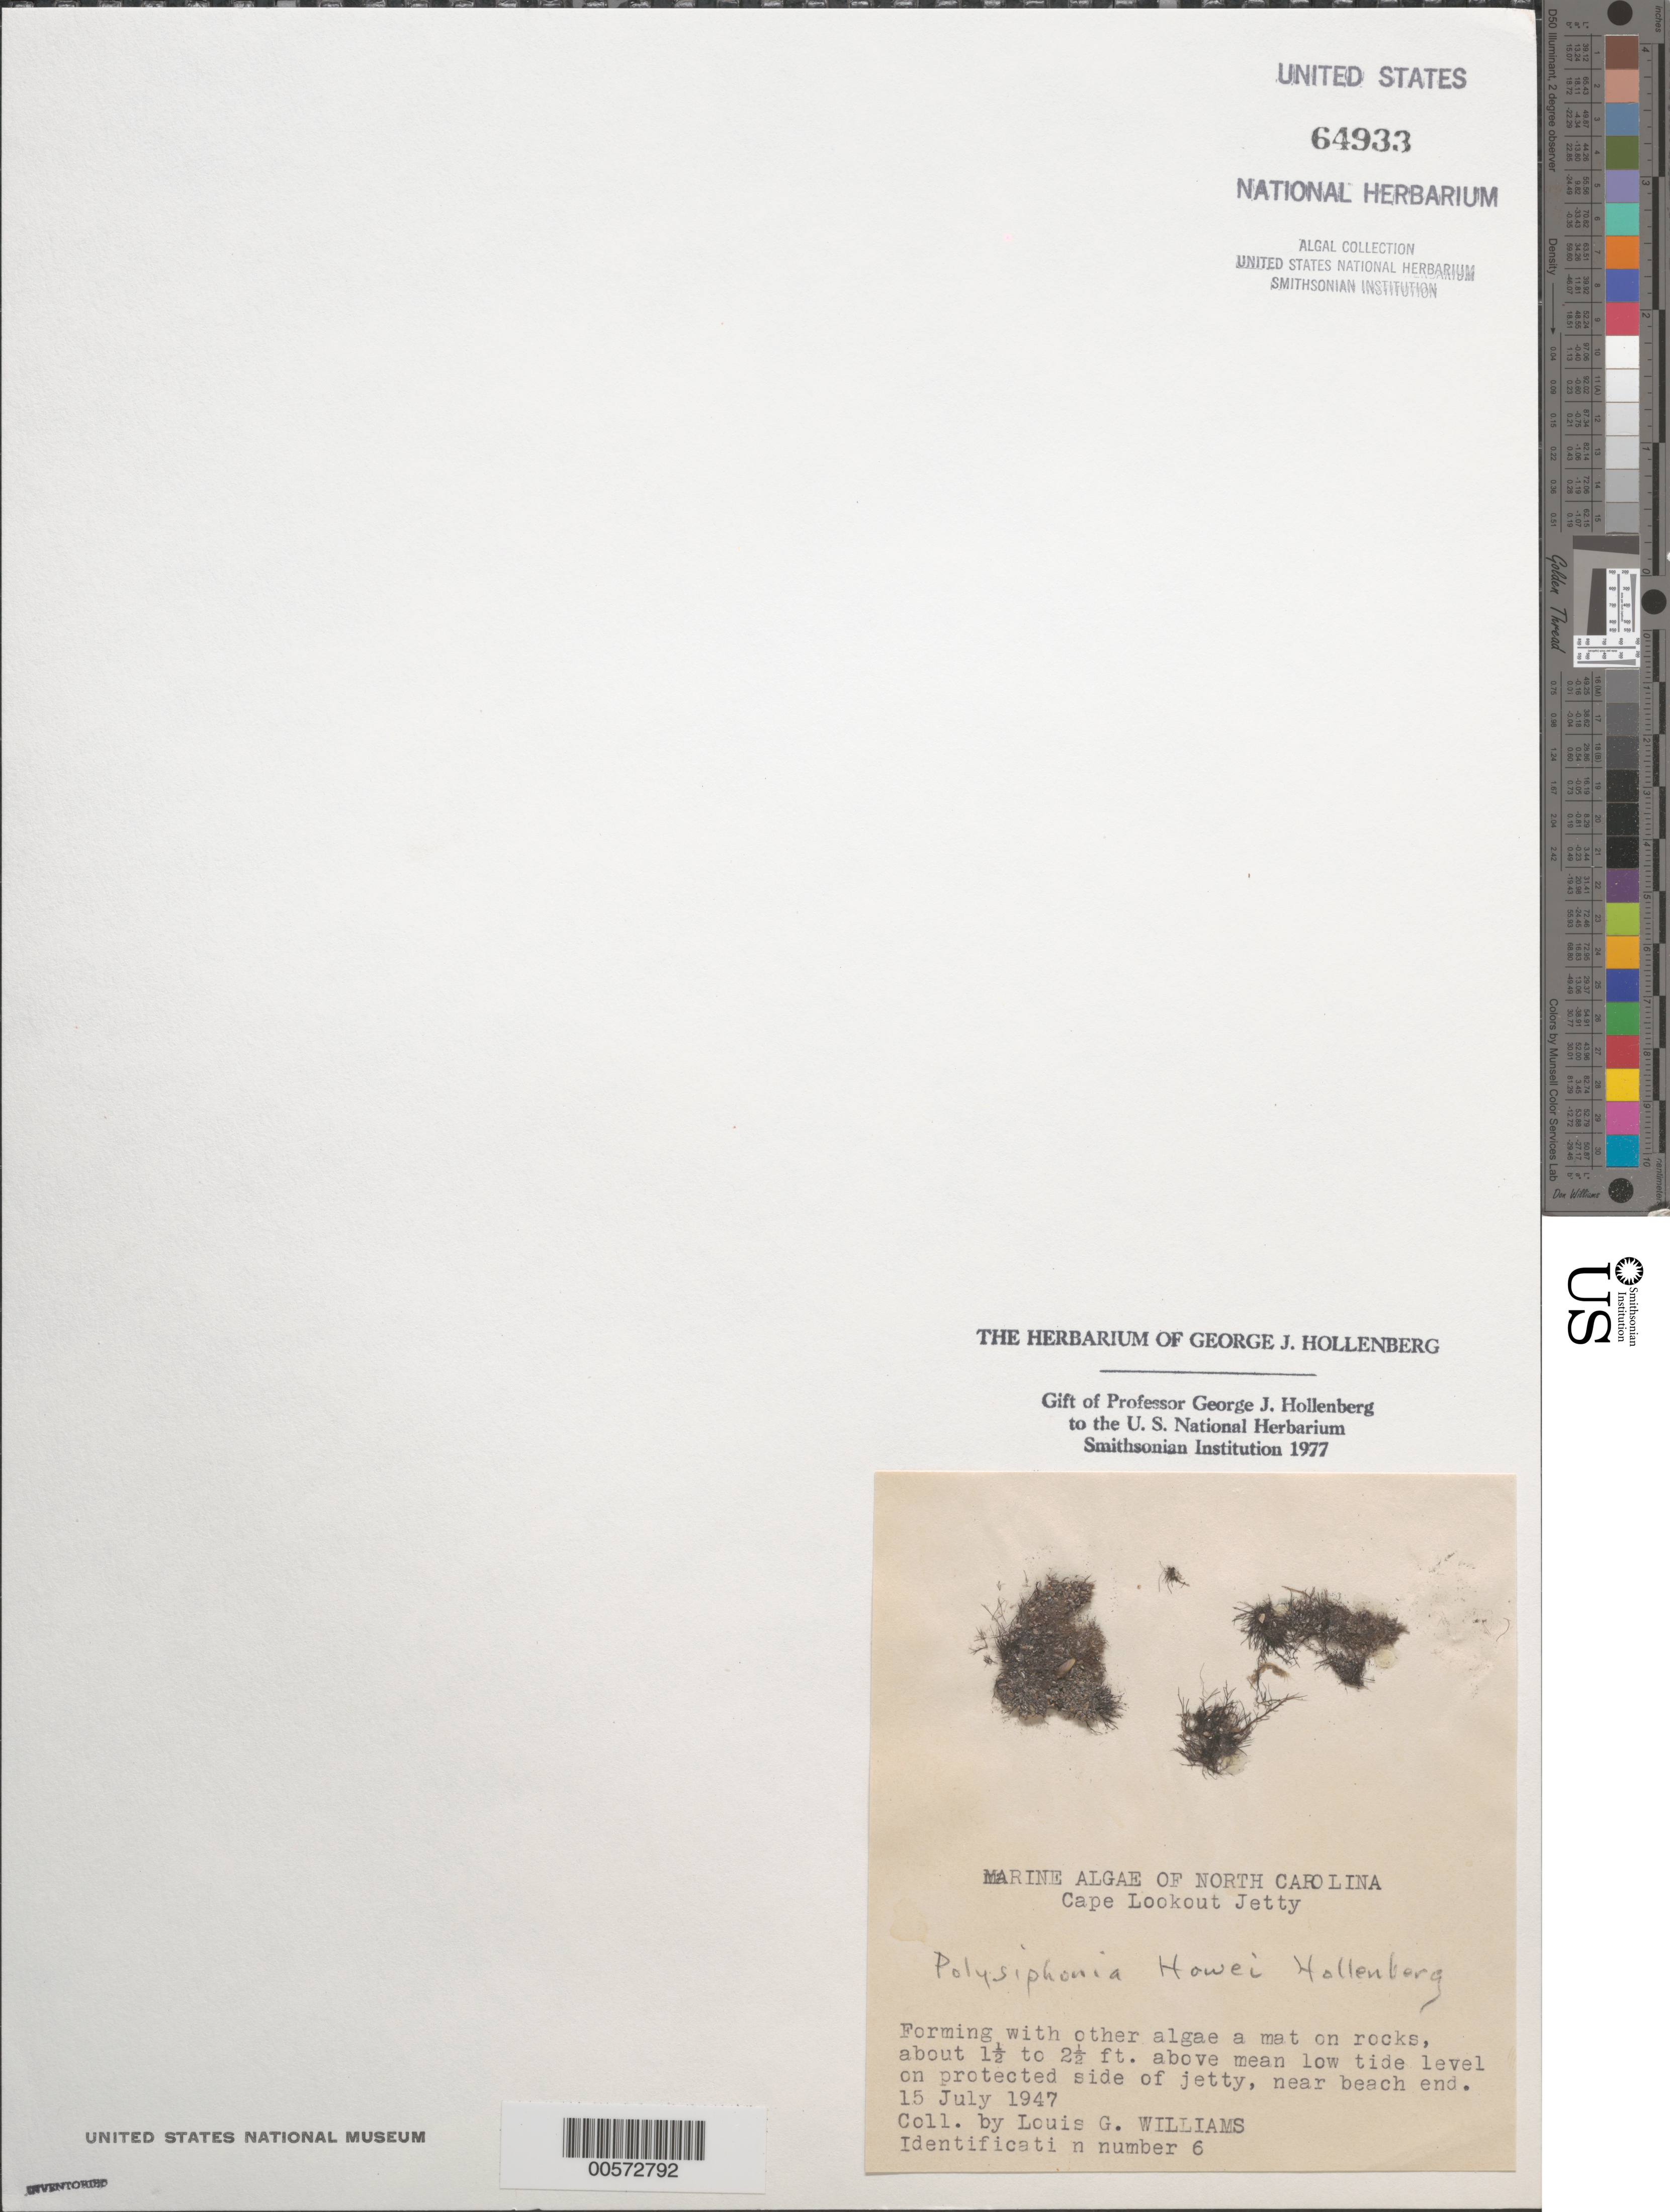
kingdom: Plantae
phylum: Rhodophyta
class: Florideophyceae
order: Ceramiales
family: Rhodomelaceae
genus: Wilsonosiphonia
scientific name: Wilsonosiphonia howei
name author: (Hollenb.) D.E.Bustamante et al.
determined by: Algae name updating Project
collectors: L. G. Williams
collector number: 6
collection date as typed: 15 Jul 1947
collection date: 1947-07-15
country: United States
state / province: North Carolina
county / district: Carteret County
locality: Cape Lookout jetty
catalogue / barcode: US 64933